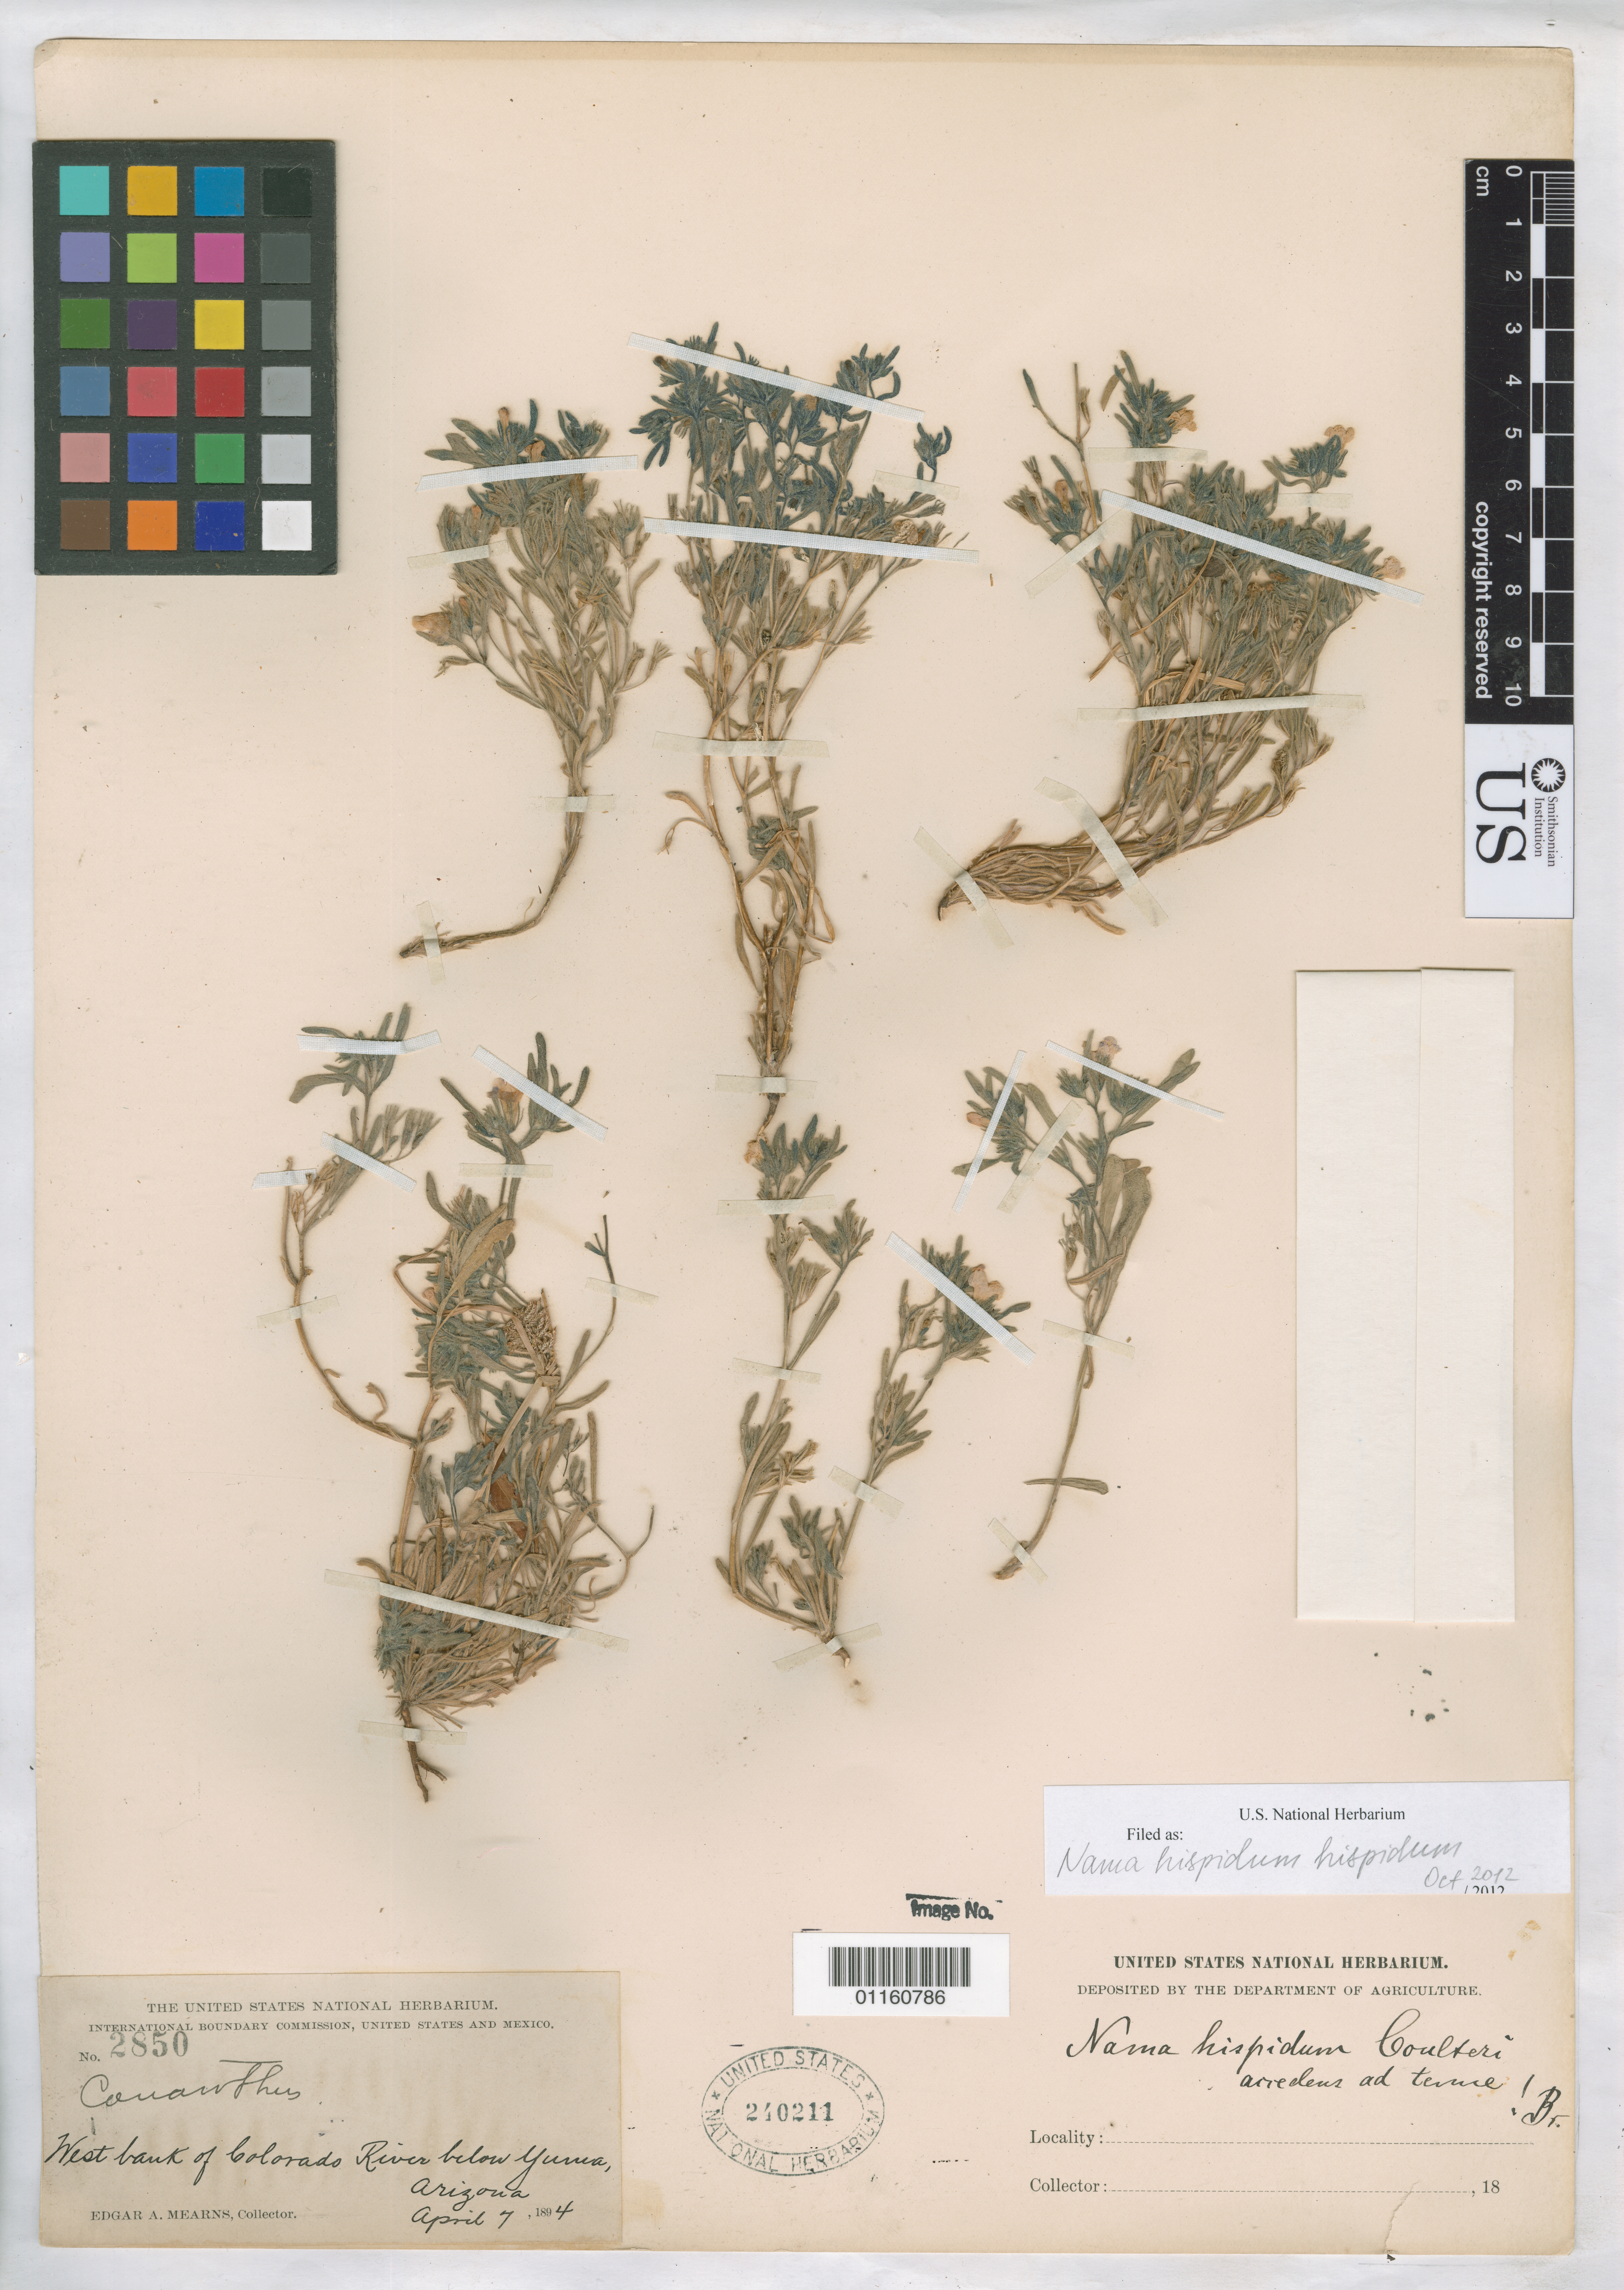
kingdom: Plantae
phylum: Tracheophyta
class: Magnoliopsida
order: Boraginales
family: Namaceae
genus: Nama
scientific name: Nama hispida var. hispida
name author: A. Gray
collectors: E. A. Mearns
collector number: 2850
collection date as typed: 7 Apr 1894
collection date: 1894-04-07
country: United States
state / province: Arizona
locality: West bank of Colorado River, below Yuma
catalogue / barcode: US 240211